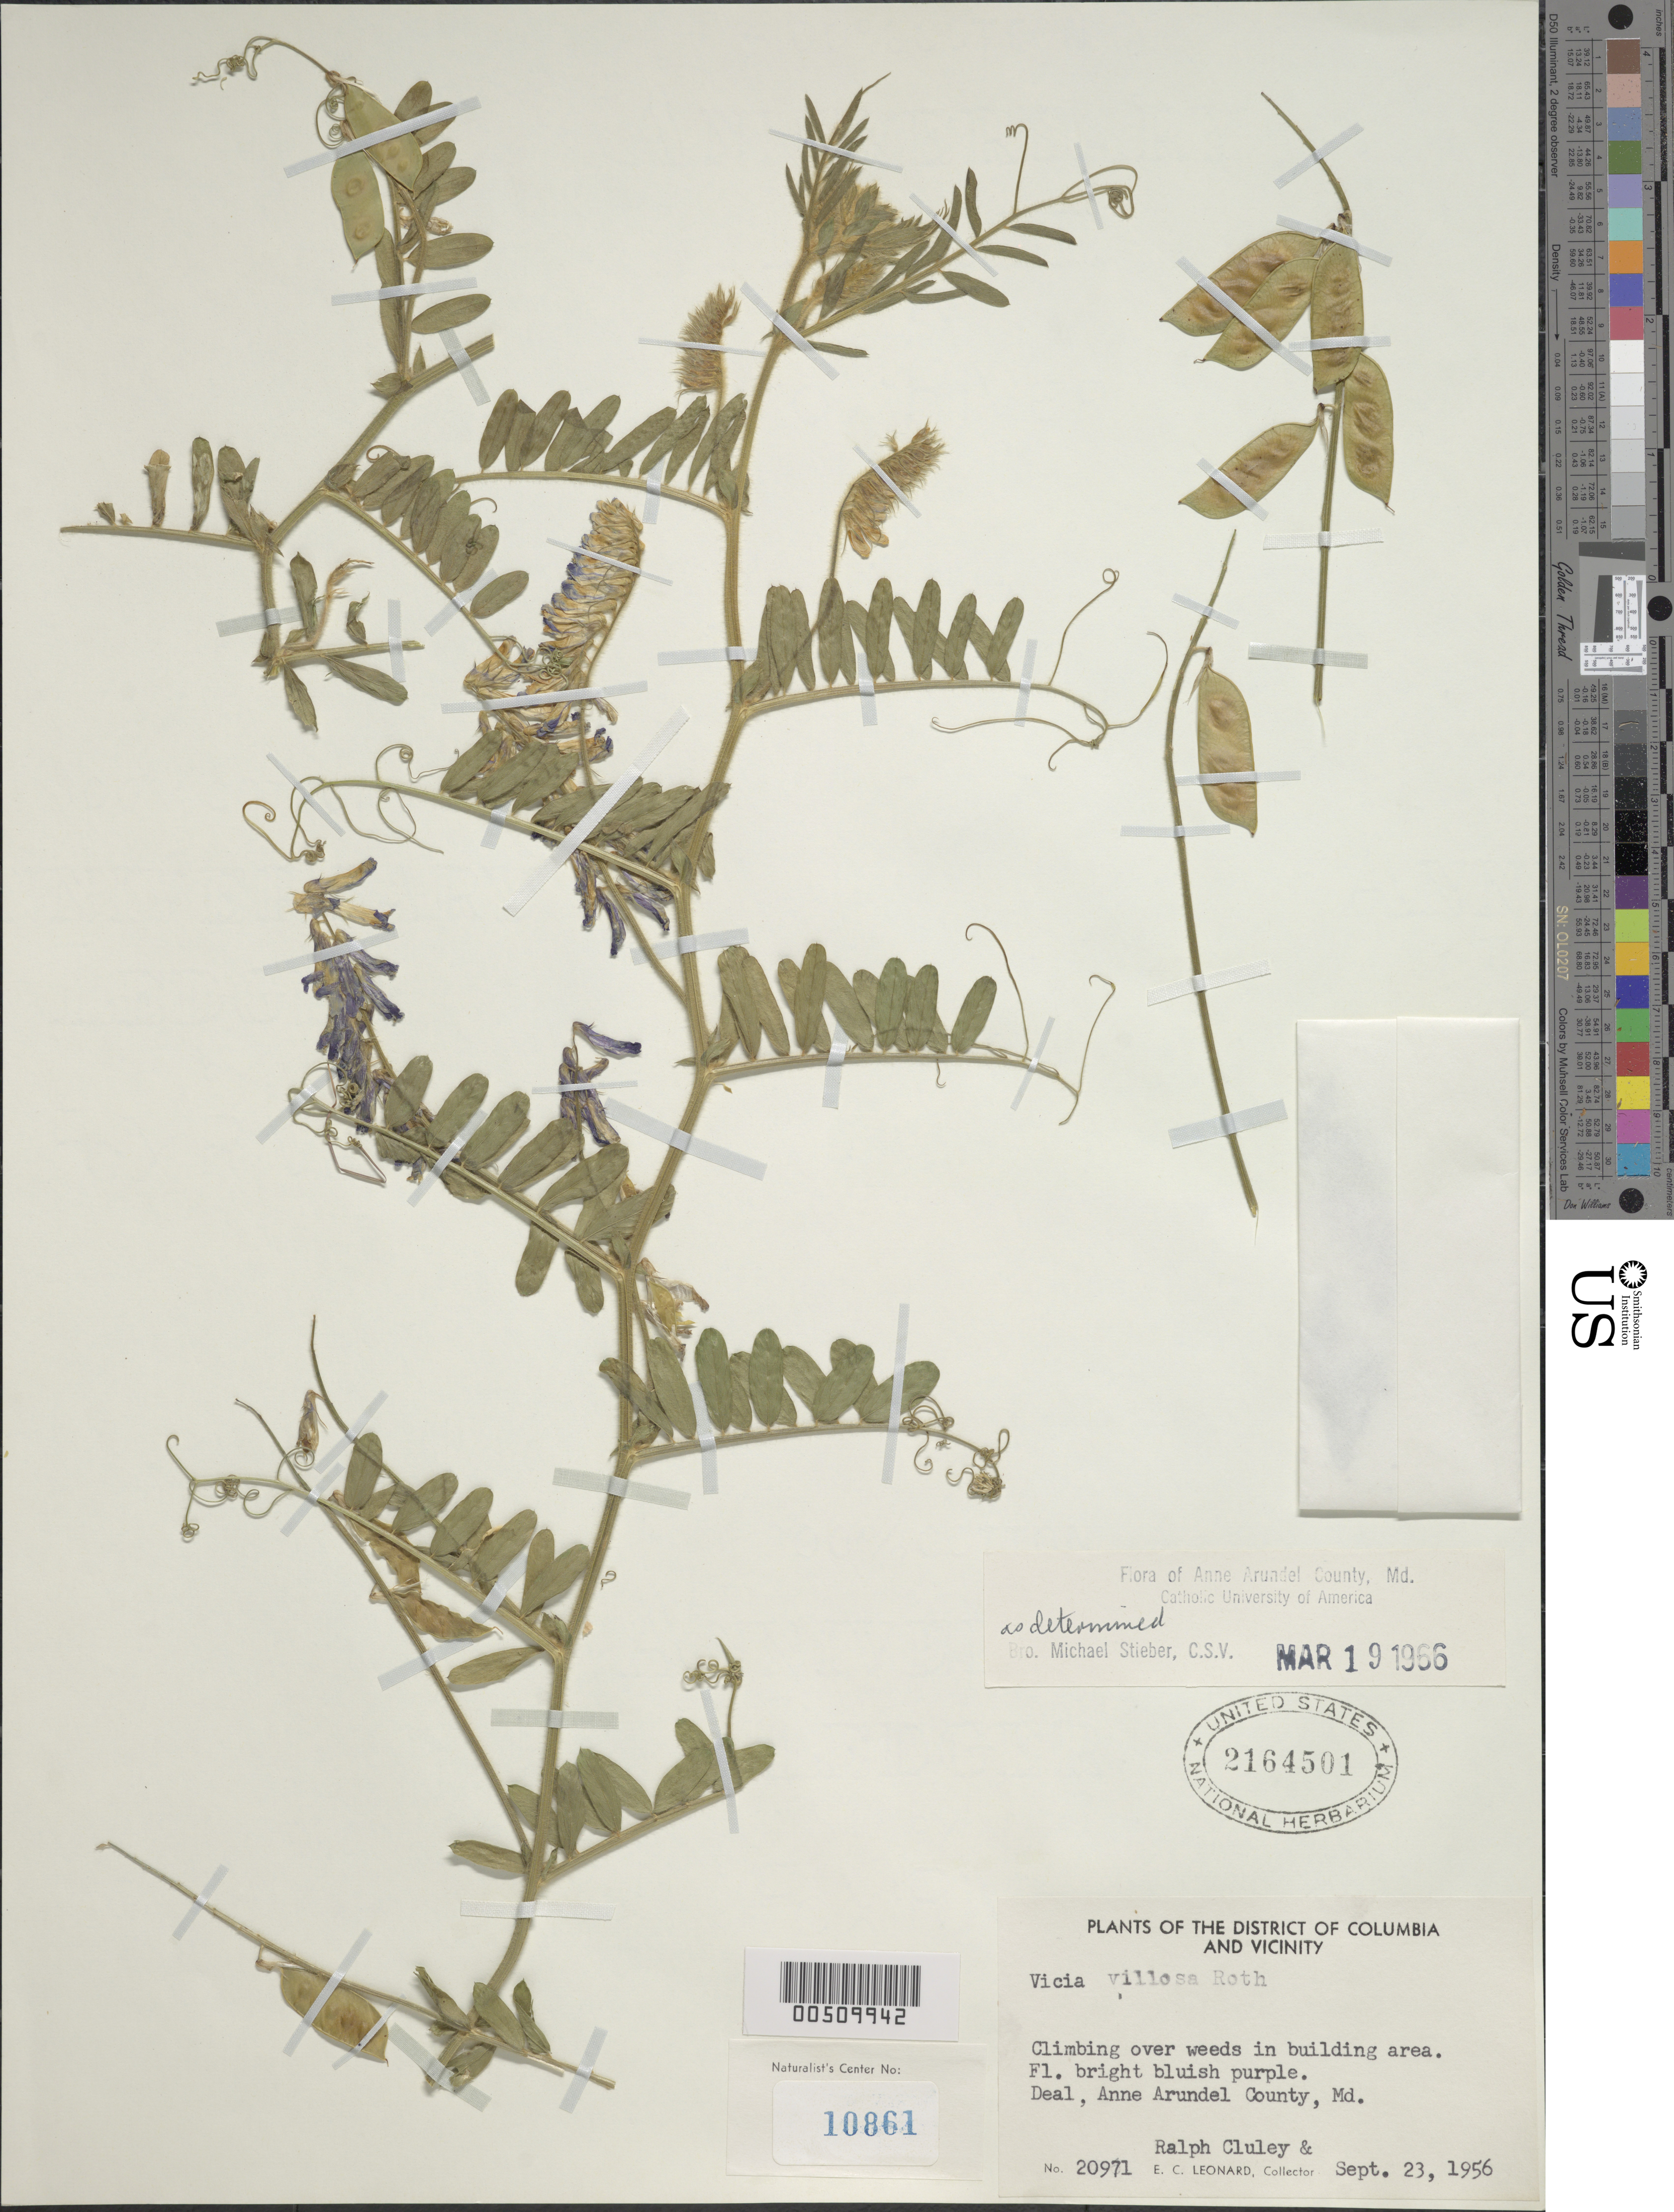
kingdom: Plantae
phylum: Tracheophyta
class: Magnoliopsida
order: Fabales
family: Fabaceae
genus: Vicia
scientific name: Vicia villosa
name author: Roth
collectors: R. Cluley & E. C. Leonard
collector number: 20971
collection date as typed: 23 Sep 1956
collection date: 1956-09-23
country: United States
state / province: Maryland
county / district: Anne Arundel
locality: Deale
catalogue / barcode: US 2164501